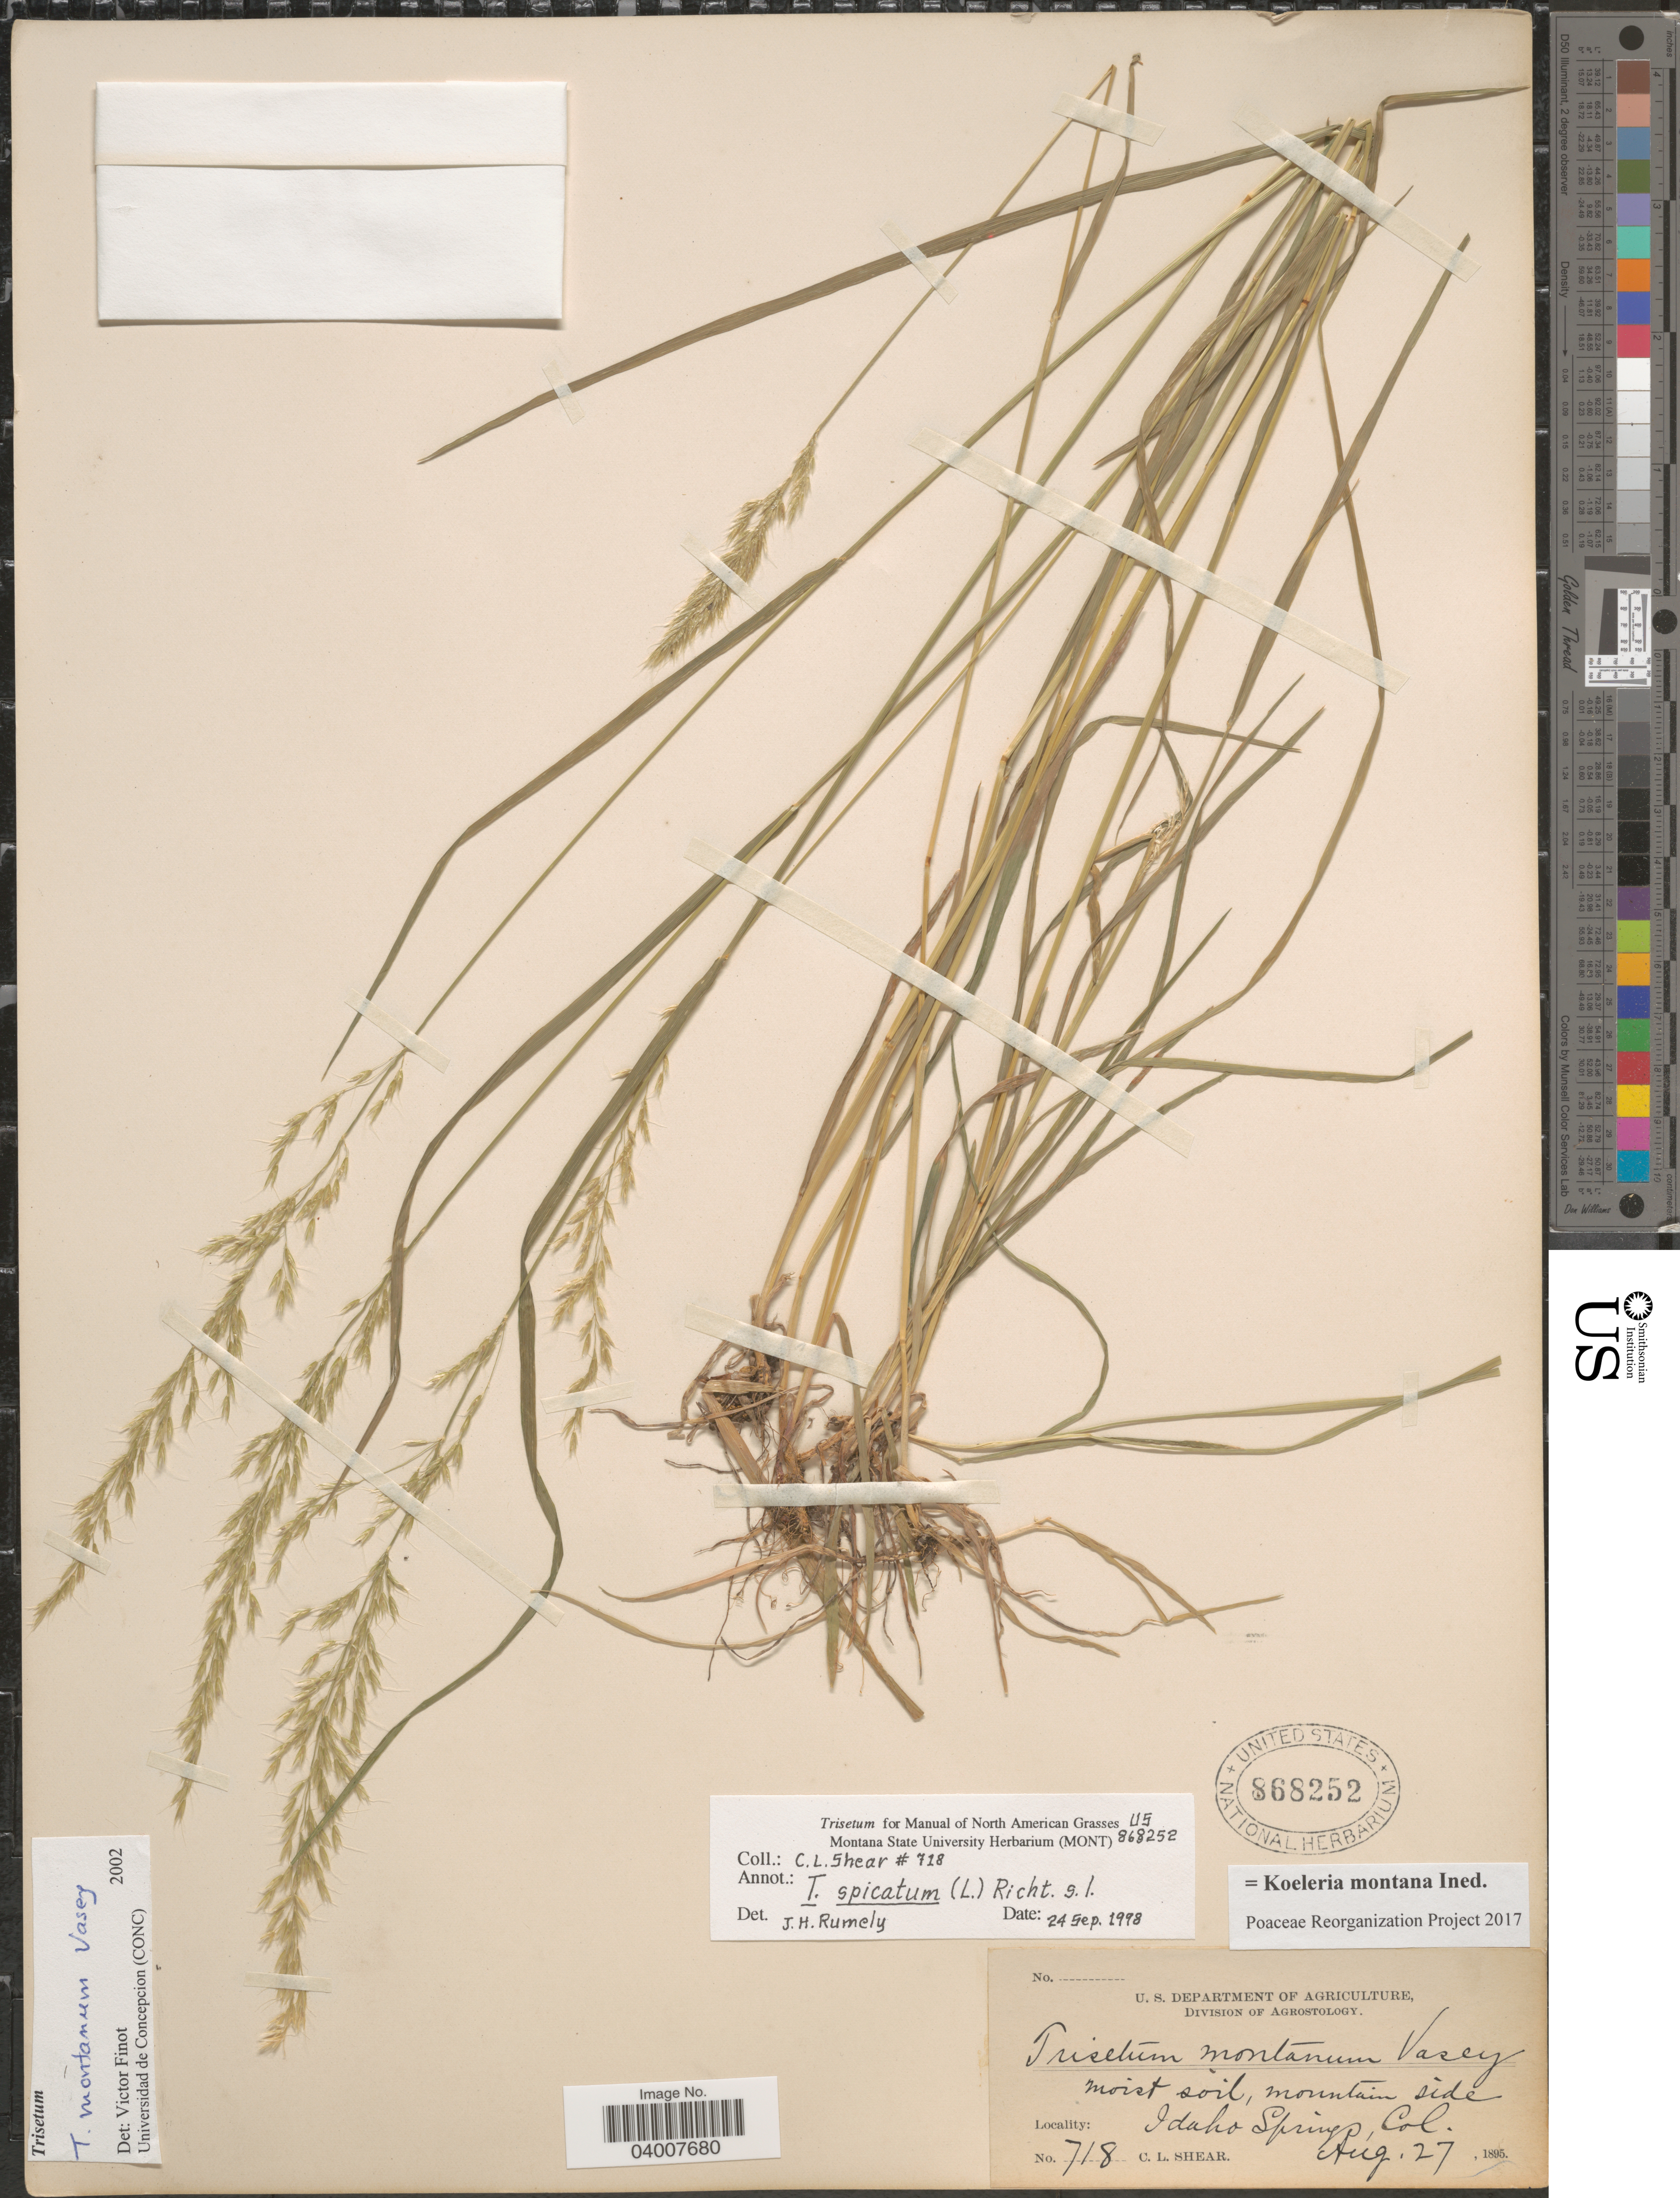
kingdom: Plantae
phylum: Tracheophyta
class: Liliopsida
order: Poales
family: Poaceae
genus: Koeleria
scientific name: Koeleria montana ined.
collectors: C. L. Shear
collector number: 718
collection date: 1895-08-27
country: United States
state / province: Colorado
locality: Moist soil, mountain side Idaho Springs.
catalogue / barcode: US 868252